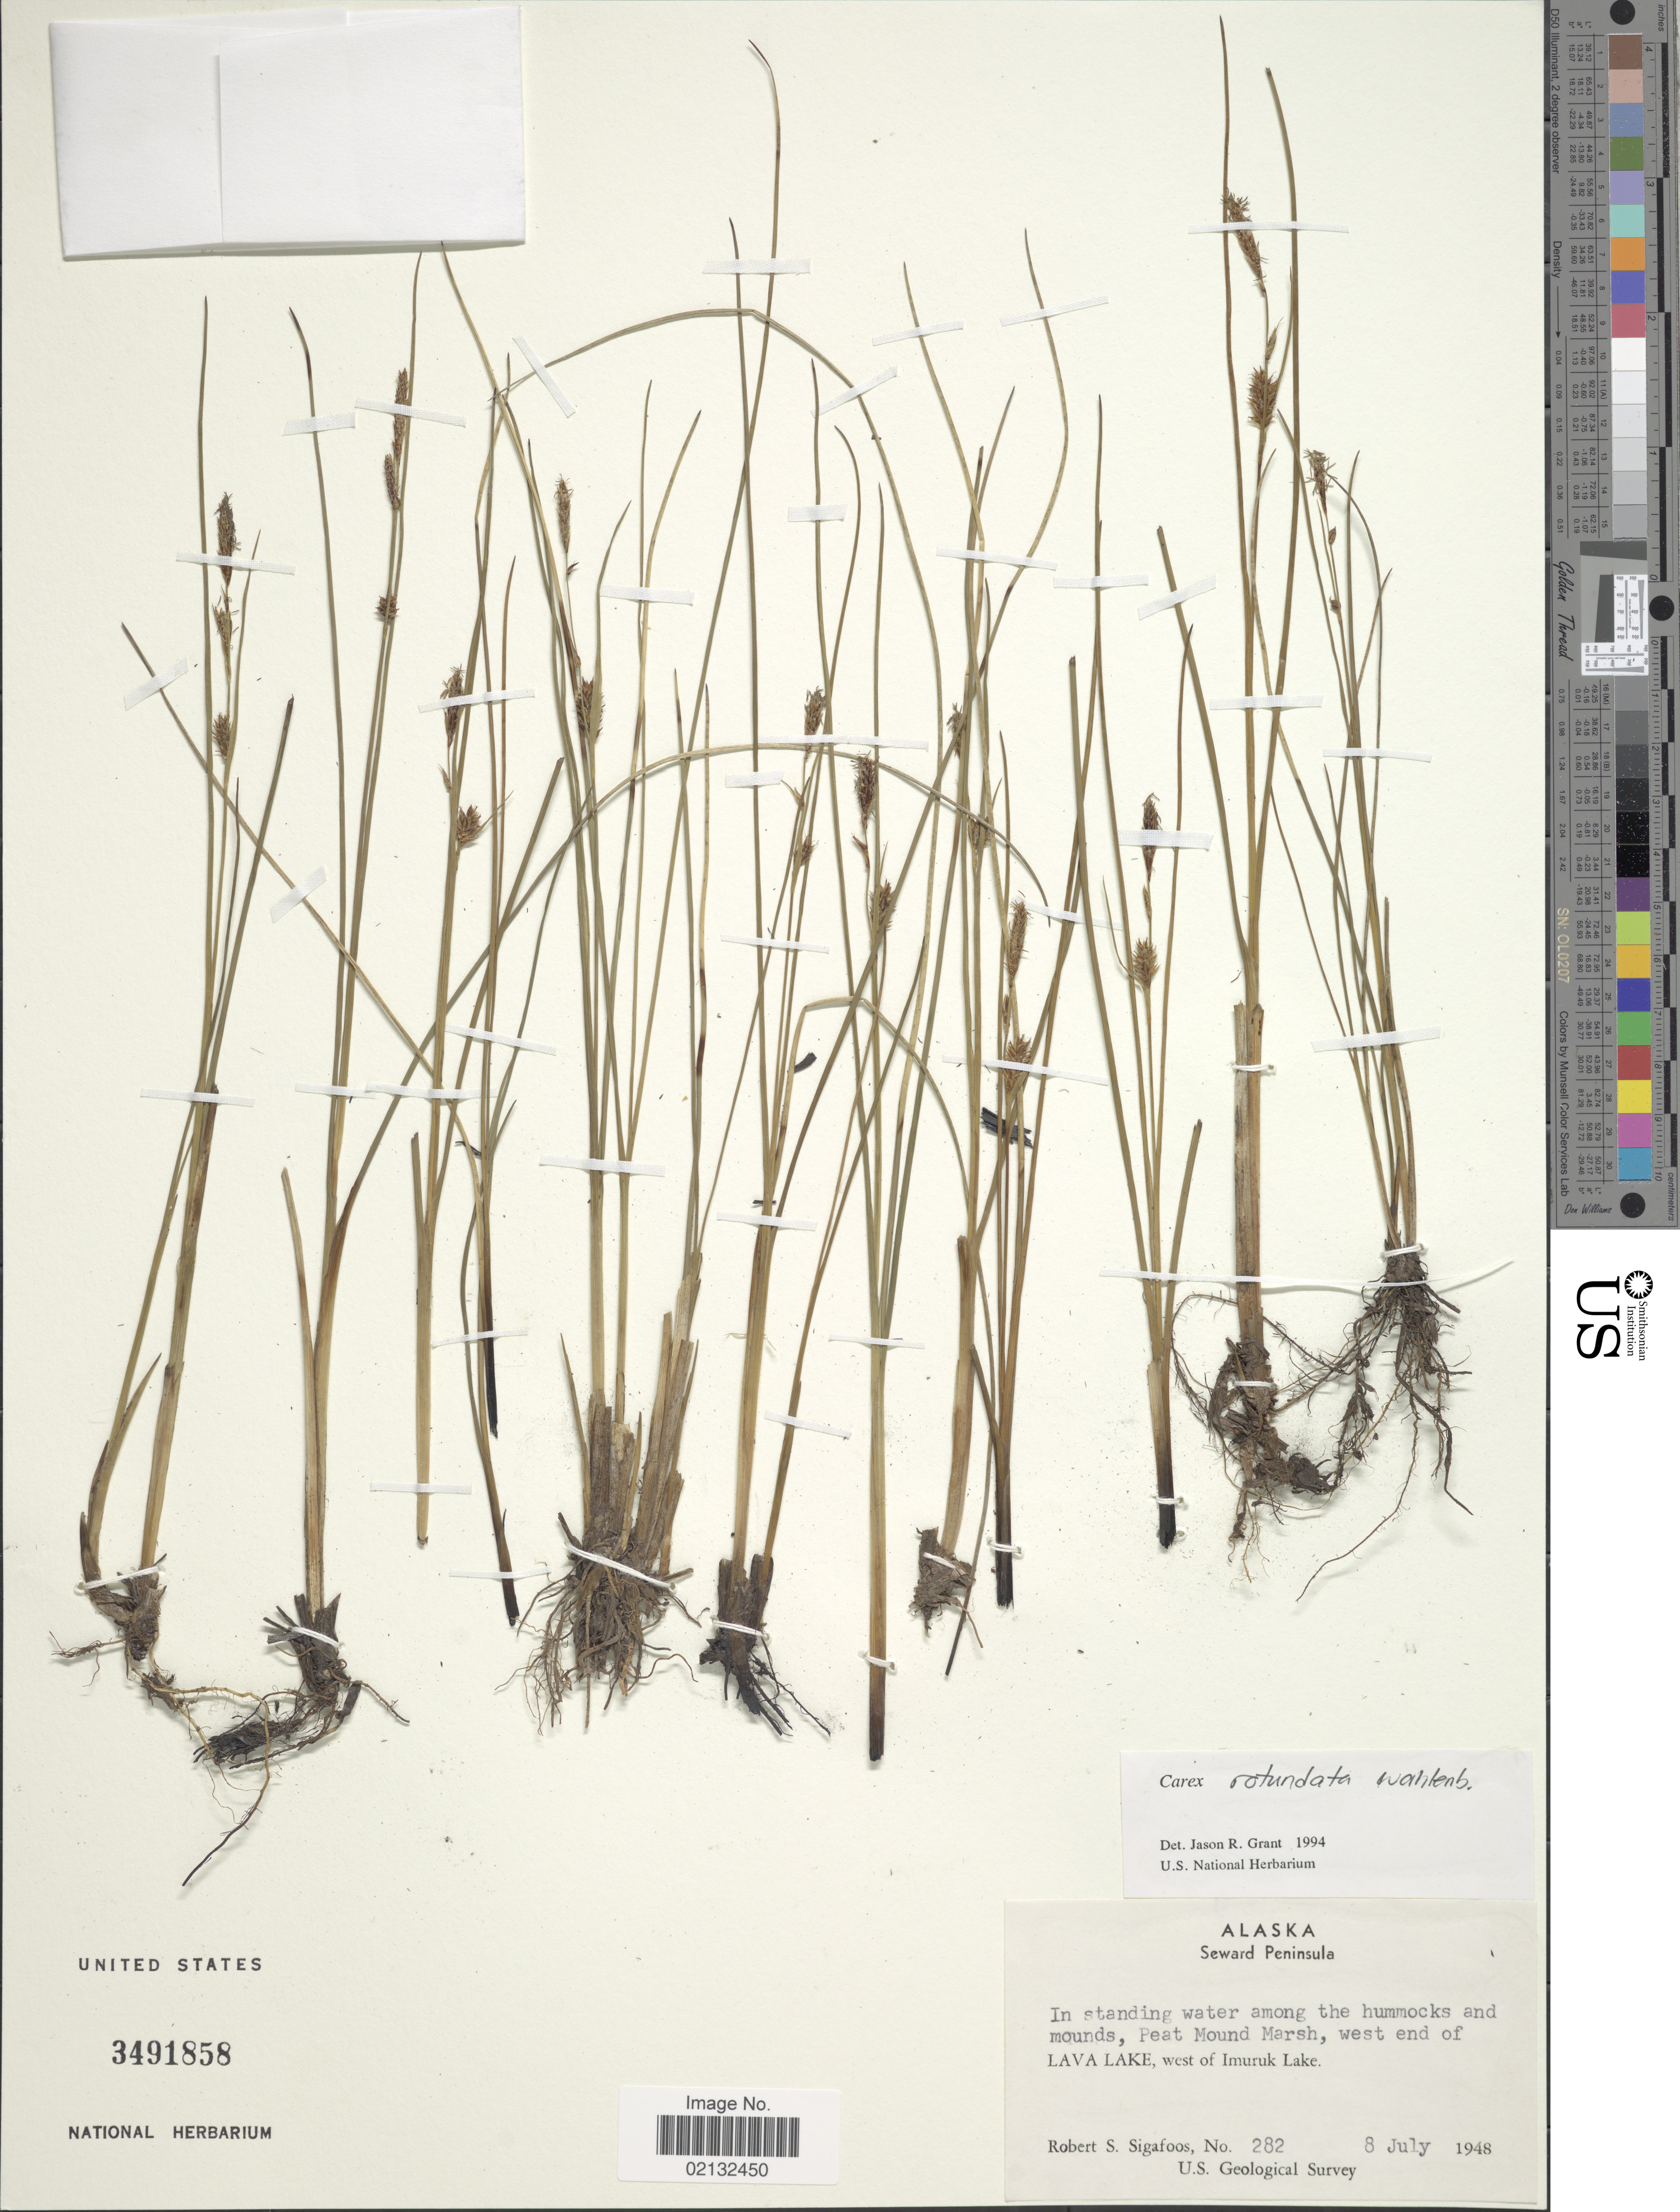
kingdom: Plantae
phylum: Tracheophyta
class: Liliopsida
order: Poales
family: Cyperaceae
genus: Carex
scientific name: Carex rotundata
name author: Wahlenb.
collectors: R. Sigafoos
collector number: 282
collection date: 1948-07-08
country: United States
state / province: Alaska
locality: Seward Peninsula. Peat Mound Marsh, west end of Lava Lake, west of Imuruk Lake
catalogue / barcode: US 3491858